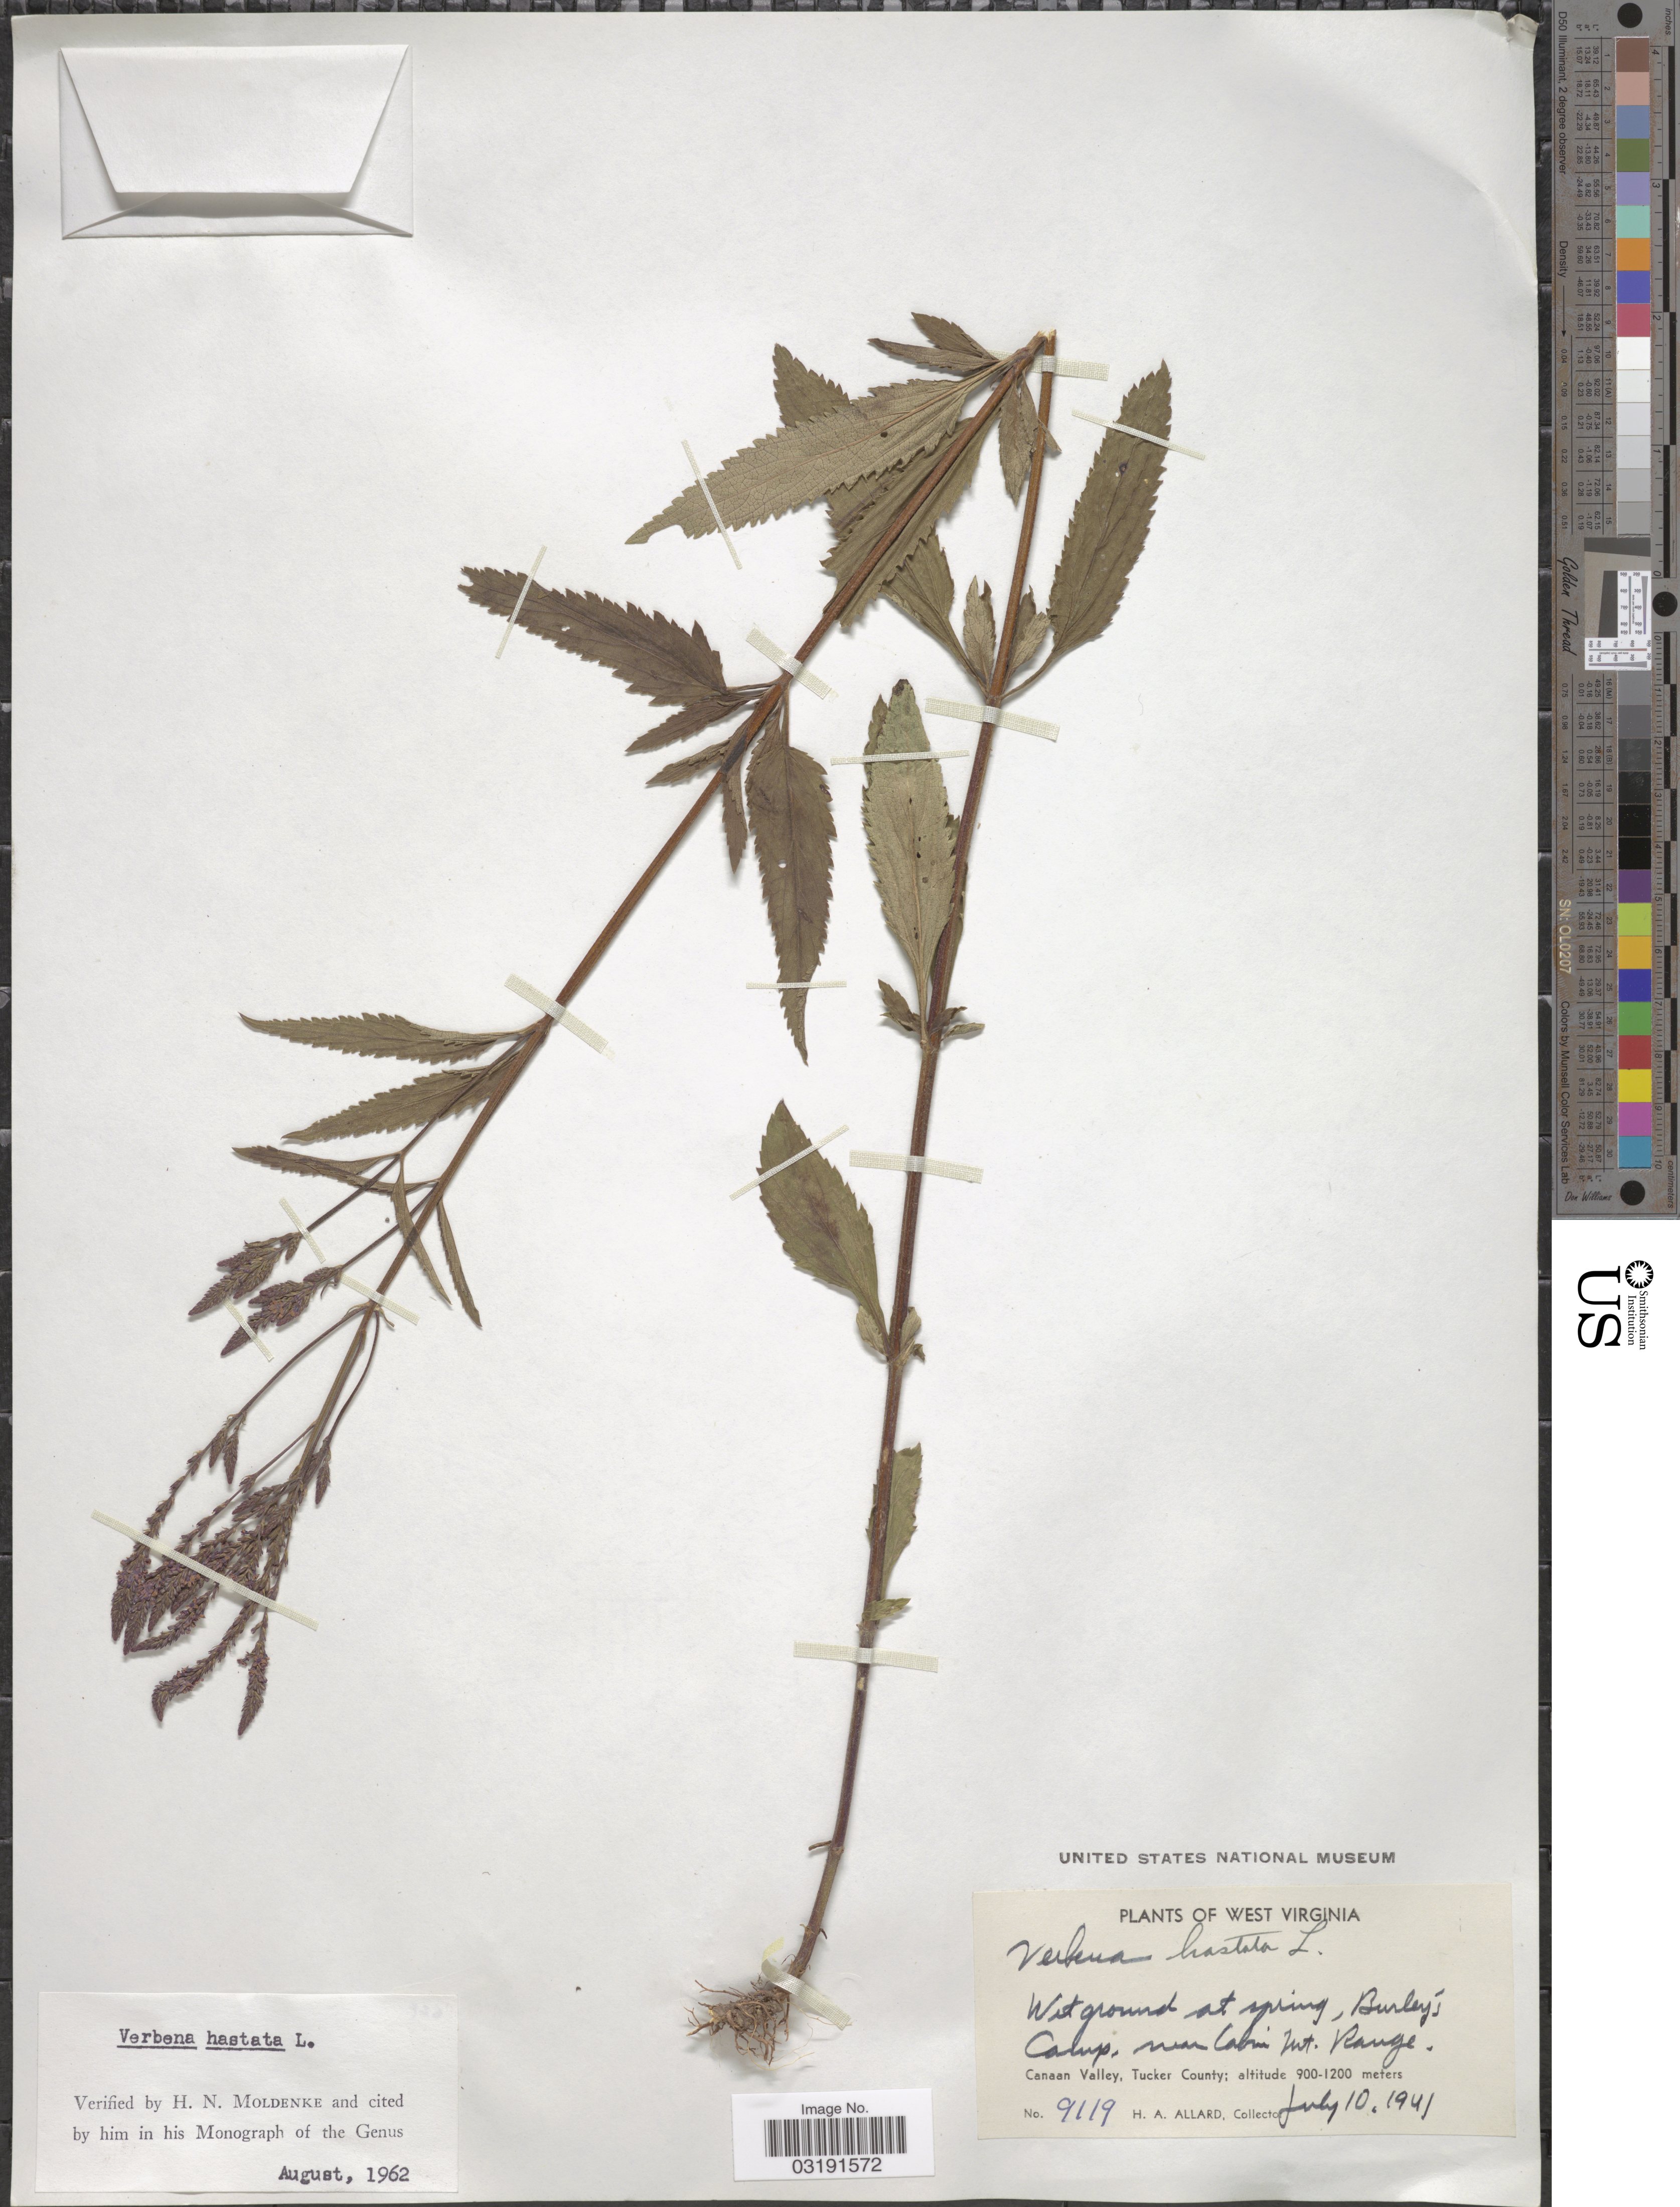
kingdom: Plantae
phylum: Tracheophyta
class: Magnoliopsida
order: Lamiales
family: Verbenaceae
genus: Verbena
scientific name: Verbena hastata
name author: L.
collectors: H. A. Allard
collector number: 9119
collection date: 1941-07-10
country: United States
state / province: West Virginia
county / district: Tucker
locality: Wet ground at spring, Burley's Camp, near Cabin Mt. Range, Canaan Valley, Tucker County.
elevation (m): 900